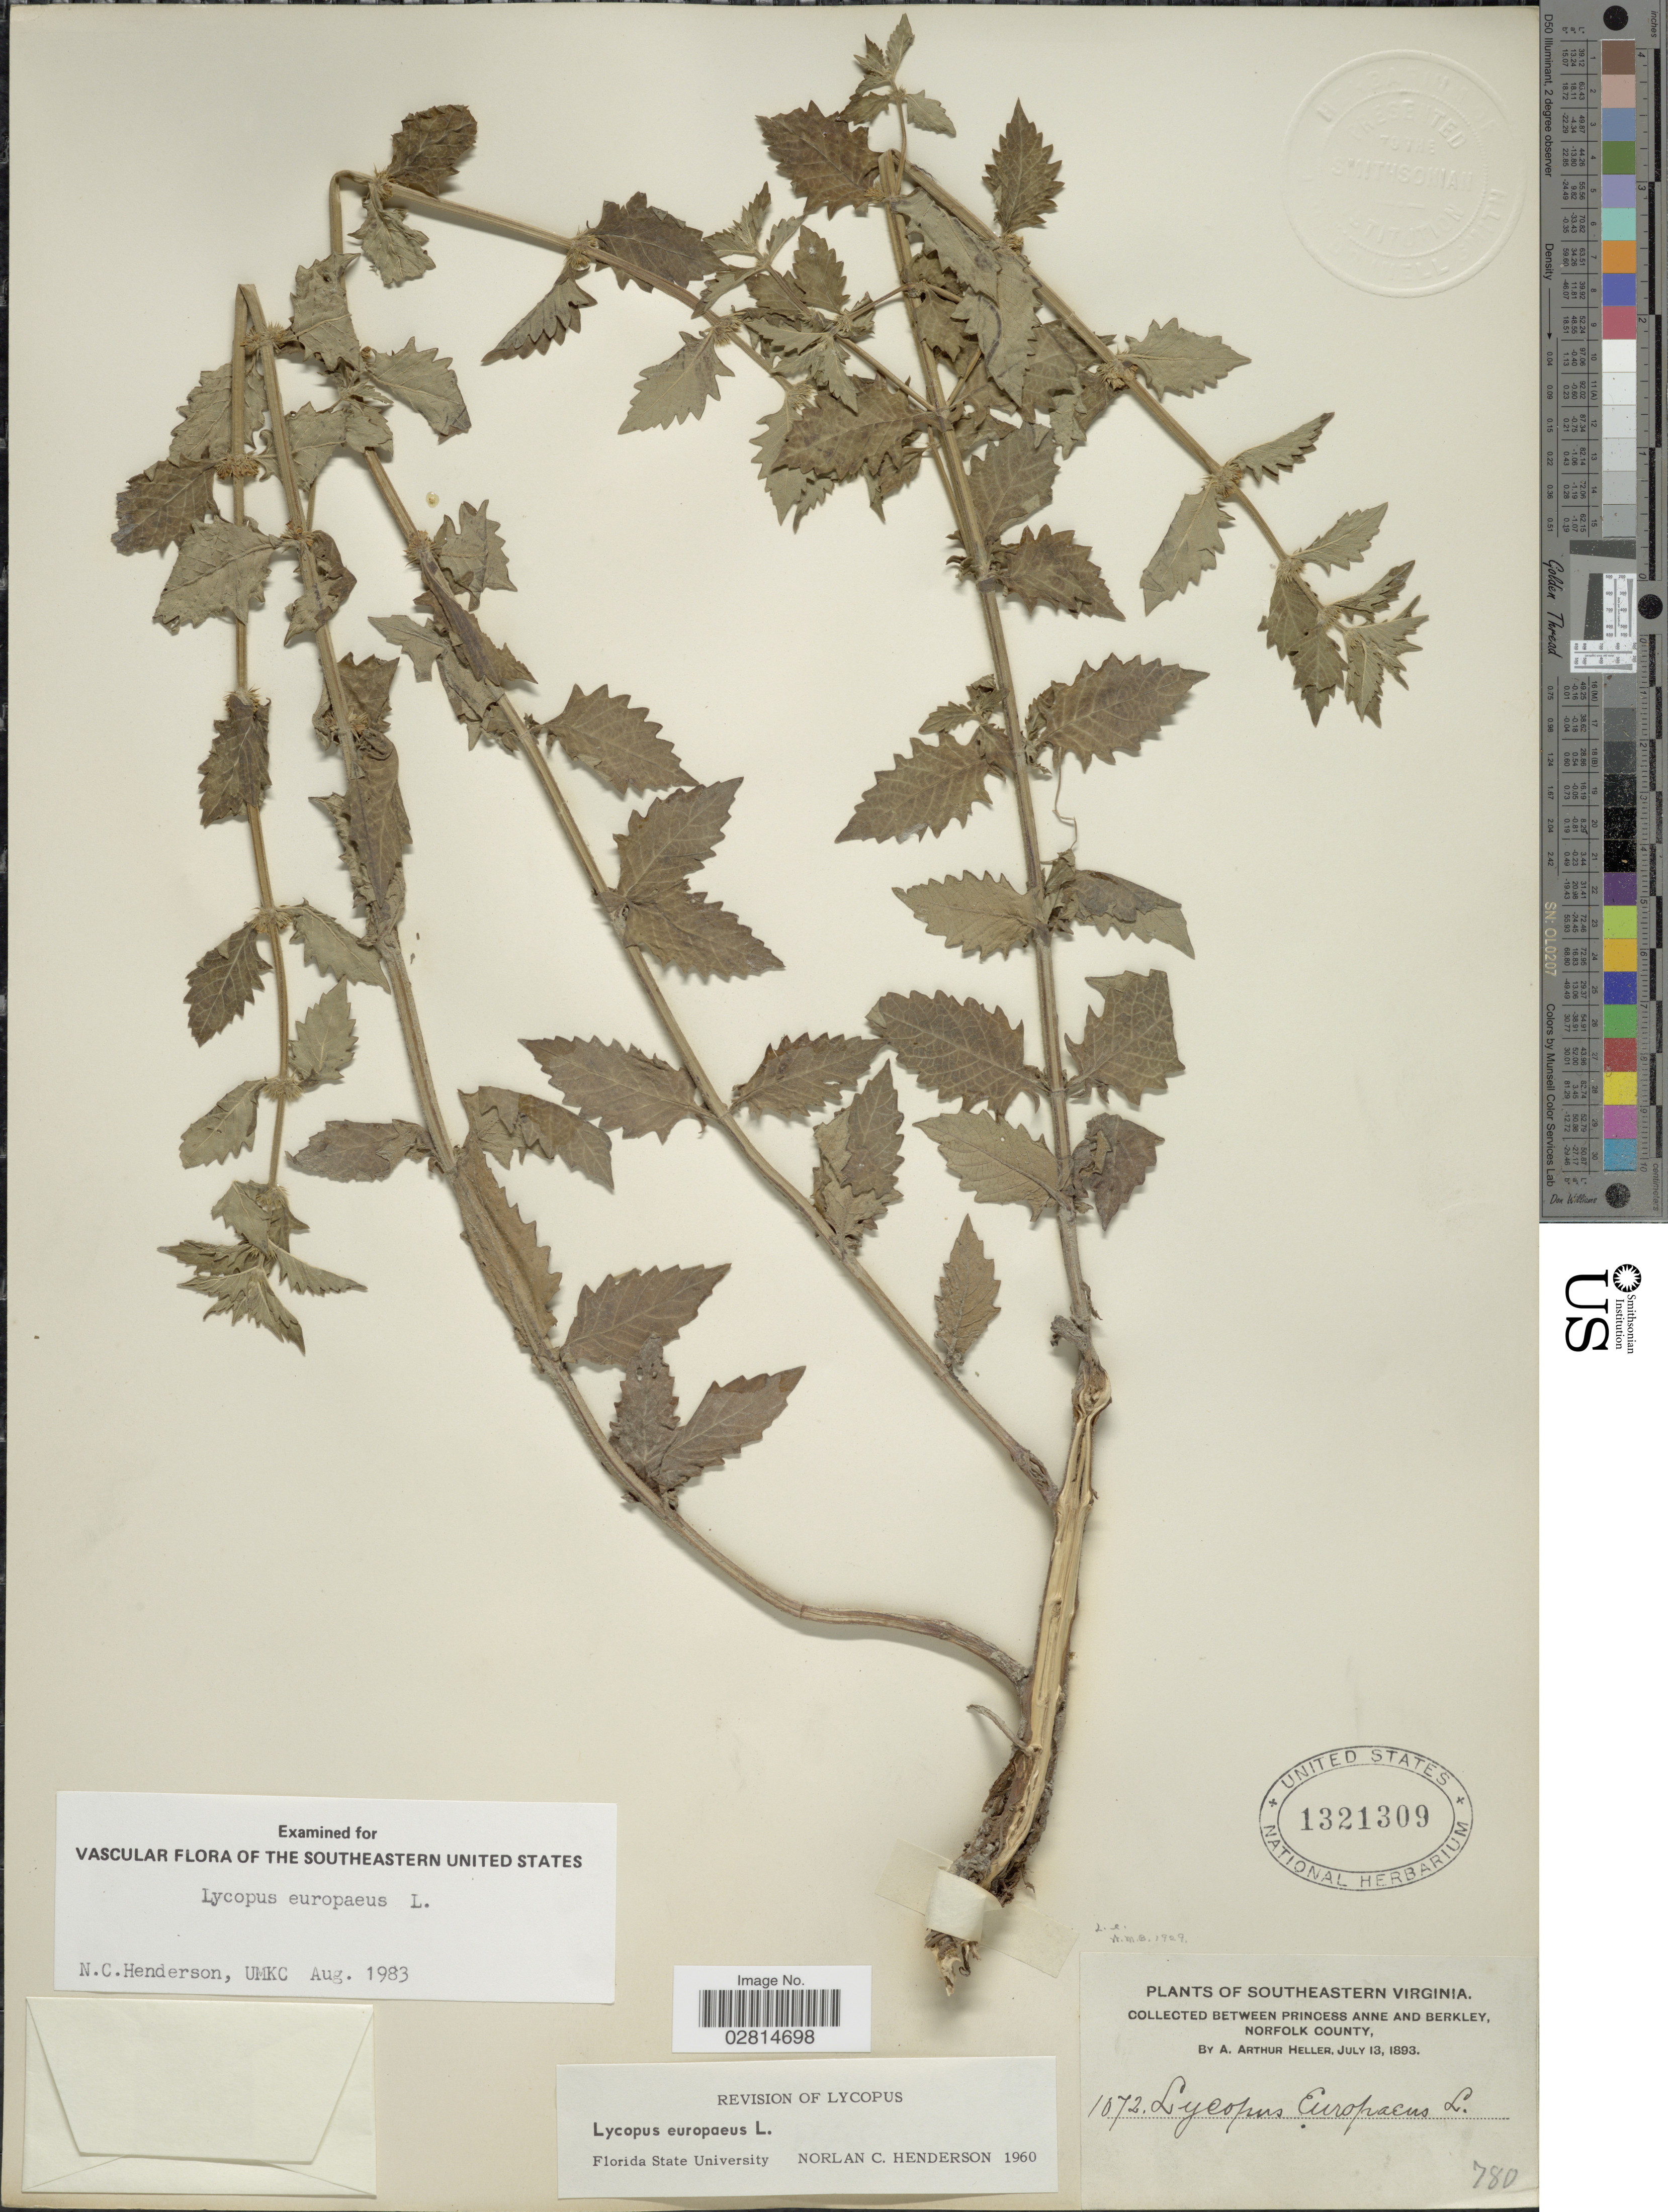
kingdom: Plantae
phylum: Tracheophyta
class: Magnoliopsida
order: Lamiales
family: Lamiaceae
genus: Lycopus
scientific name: Lycopus europaeus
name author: L.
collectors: A. A. Heller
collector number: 1072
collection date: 1893-07-13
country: United States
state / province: Virginia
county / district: City of Norfolk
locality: Southeastern Virginia. Between Princess Anne and Berkley, Norfolk County.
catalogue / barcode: US 1321309